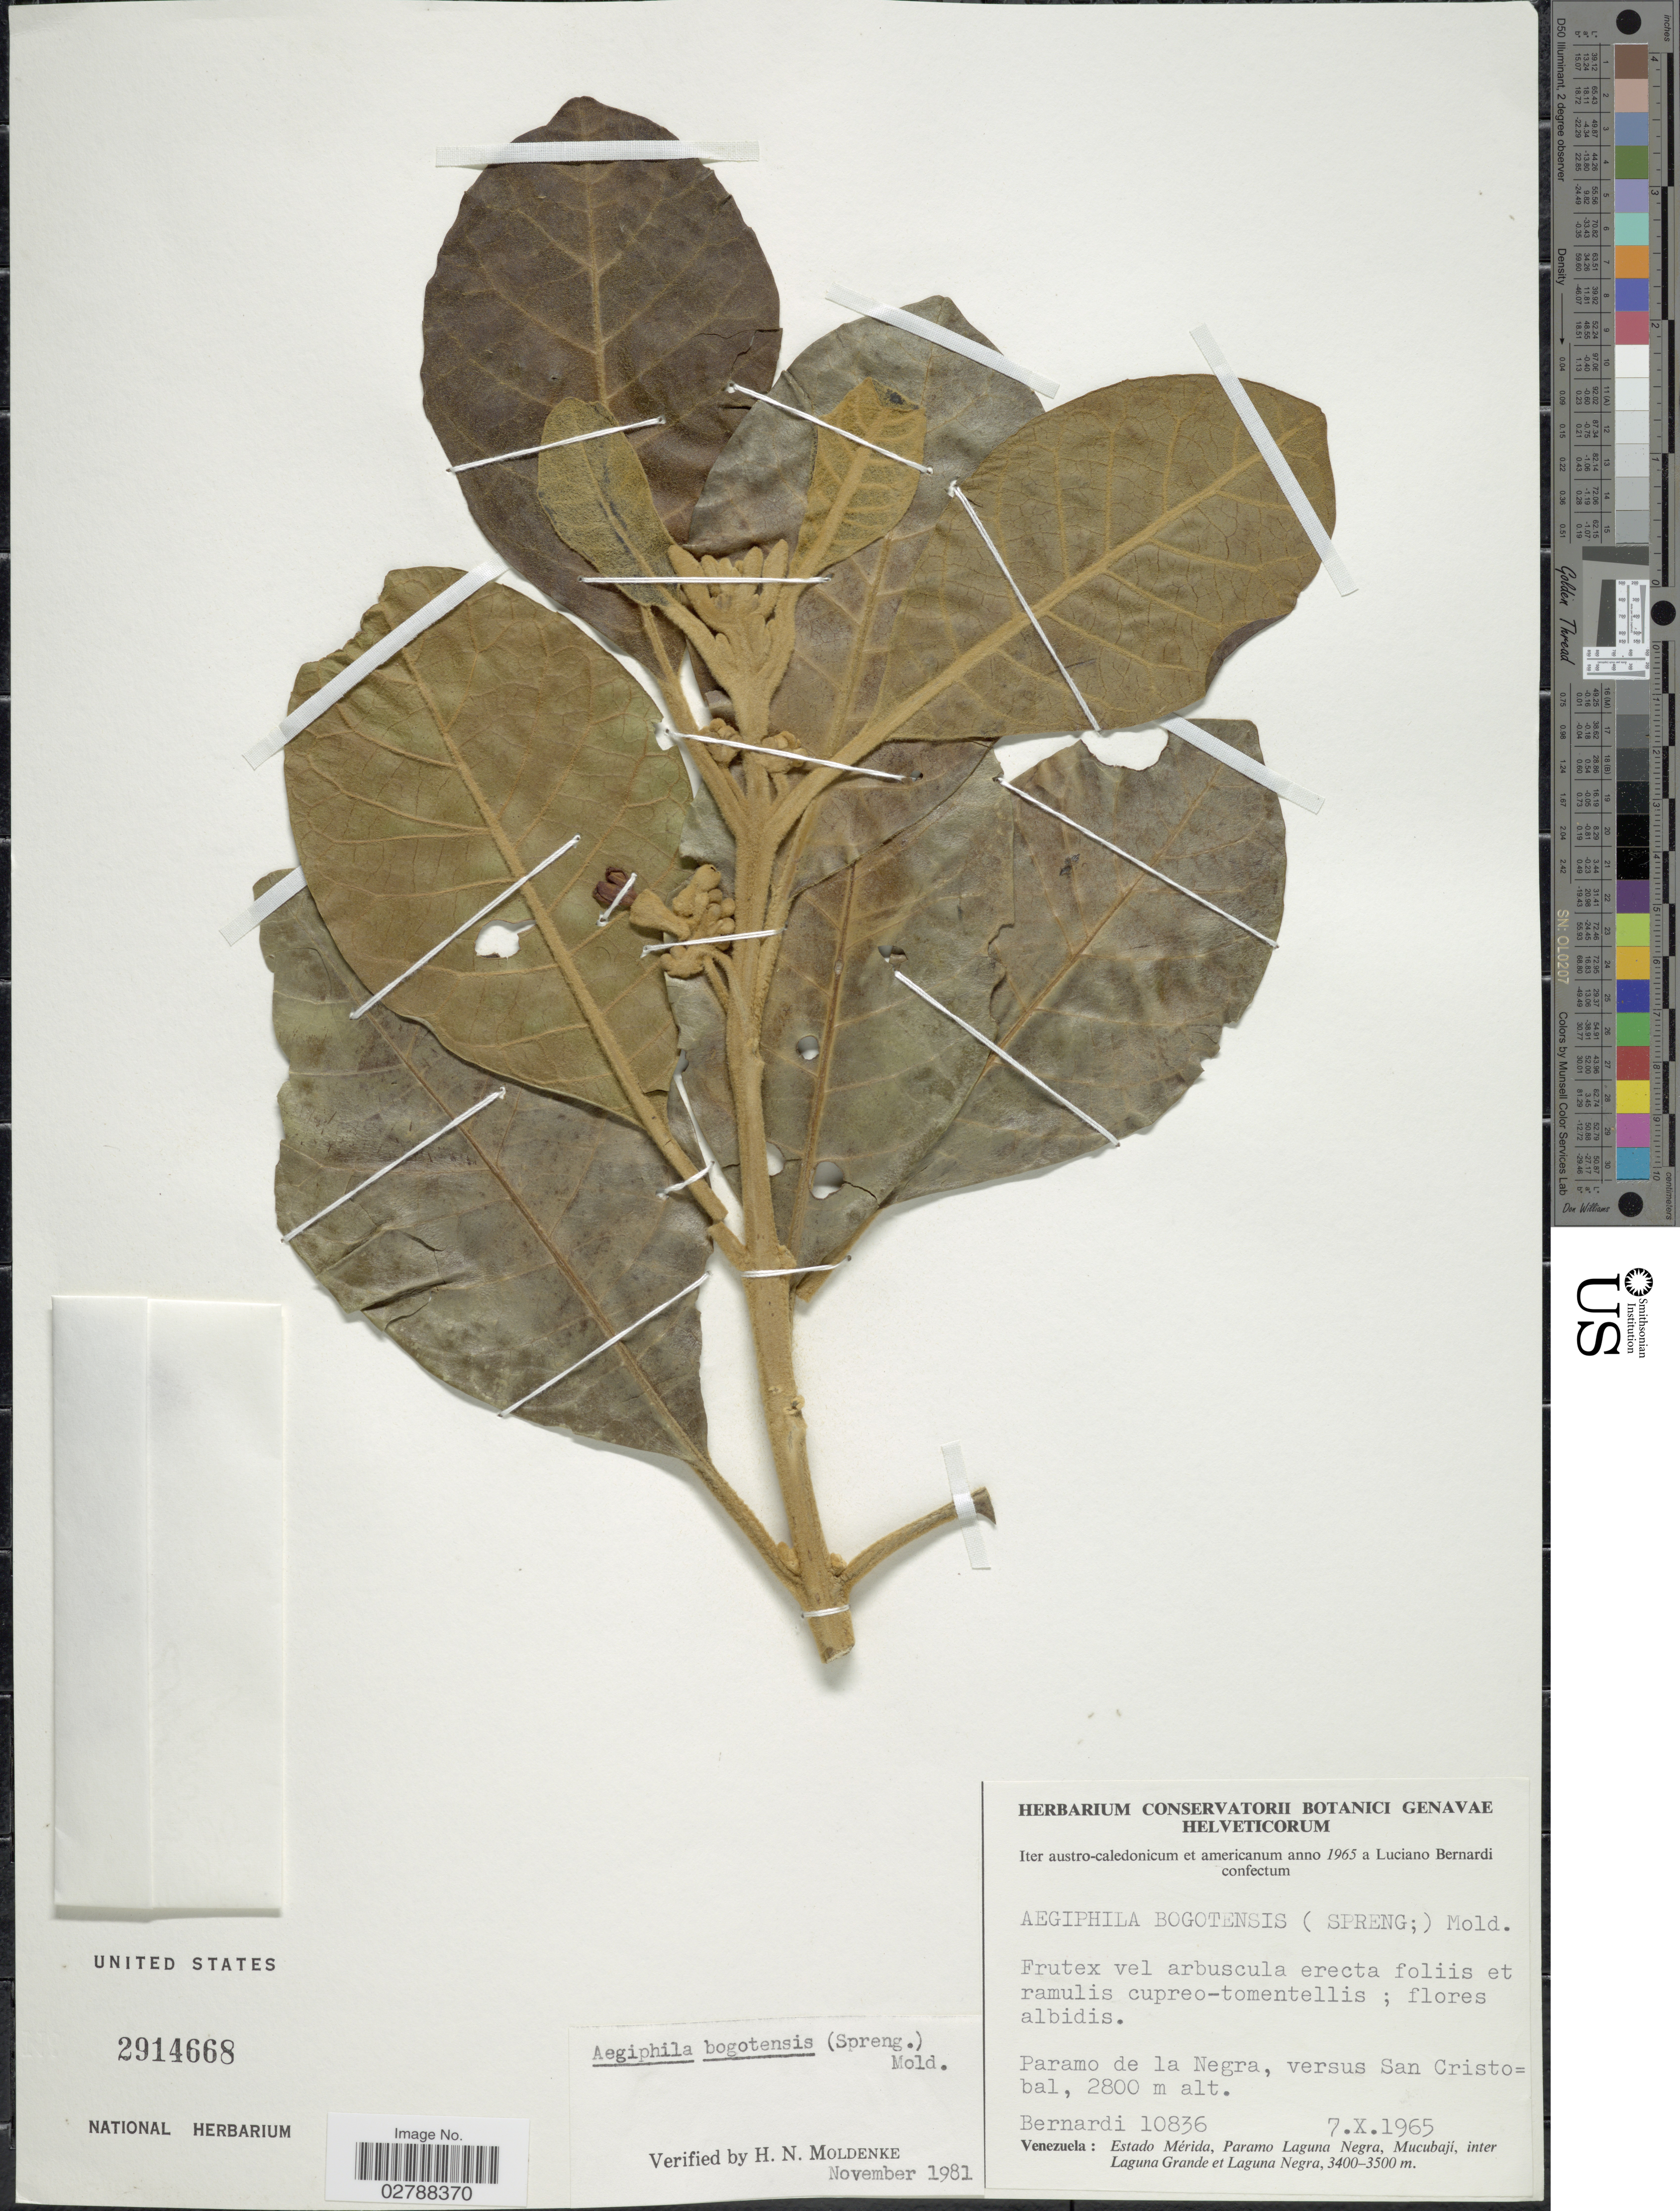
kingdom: Plantae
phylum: Tracheophyta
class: Magnoliopsida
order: Lamiales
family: Lamiaceae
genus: Aegiphila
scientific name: Aegiphila bogotensis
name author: (Spreng.) Moldenke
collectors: L. Bernardi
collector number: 10836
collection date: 1965-10-07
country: Venezuela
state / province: Mérida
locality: Paramo de la Negra, versus San Cristobal, Estado Mérida, Paramo Laguna Negra, Mucubaji, inter Laguna Grande et Laguna Negra.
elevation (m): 2800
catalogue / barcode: US 2914668